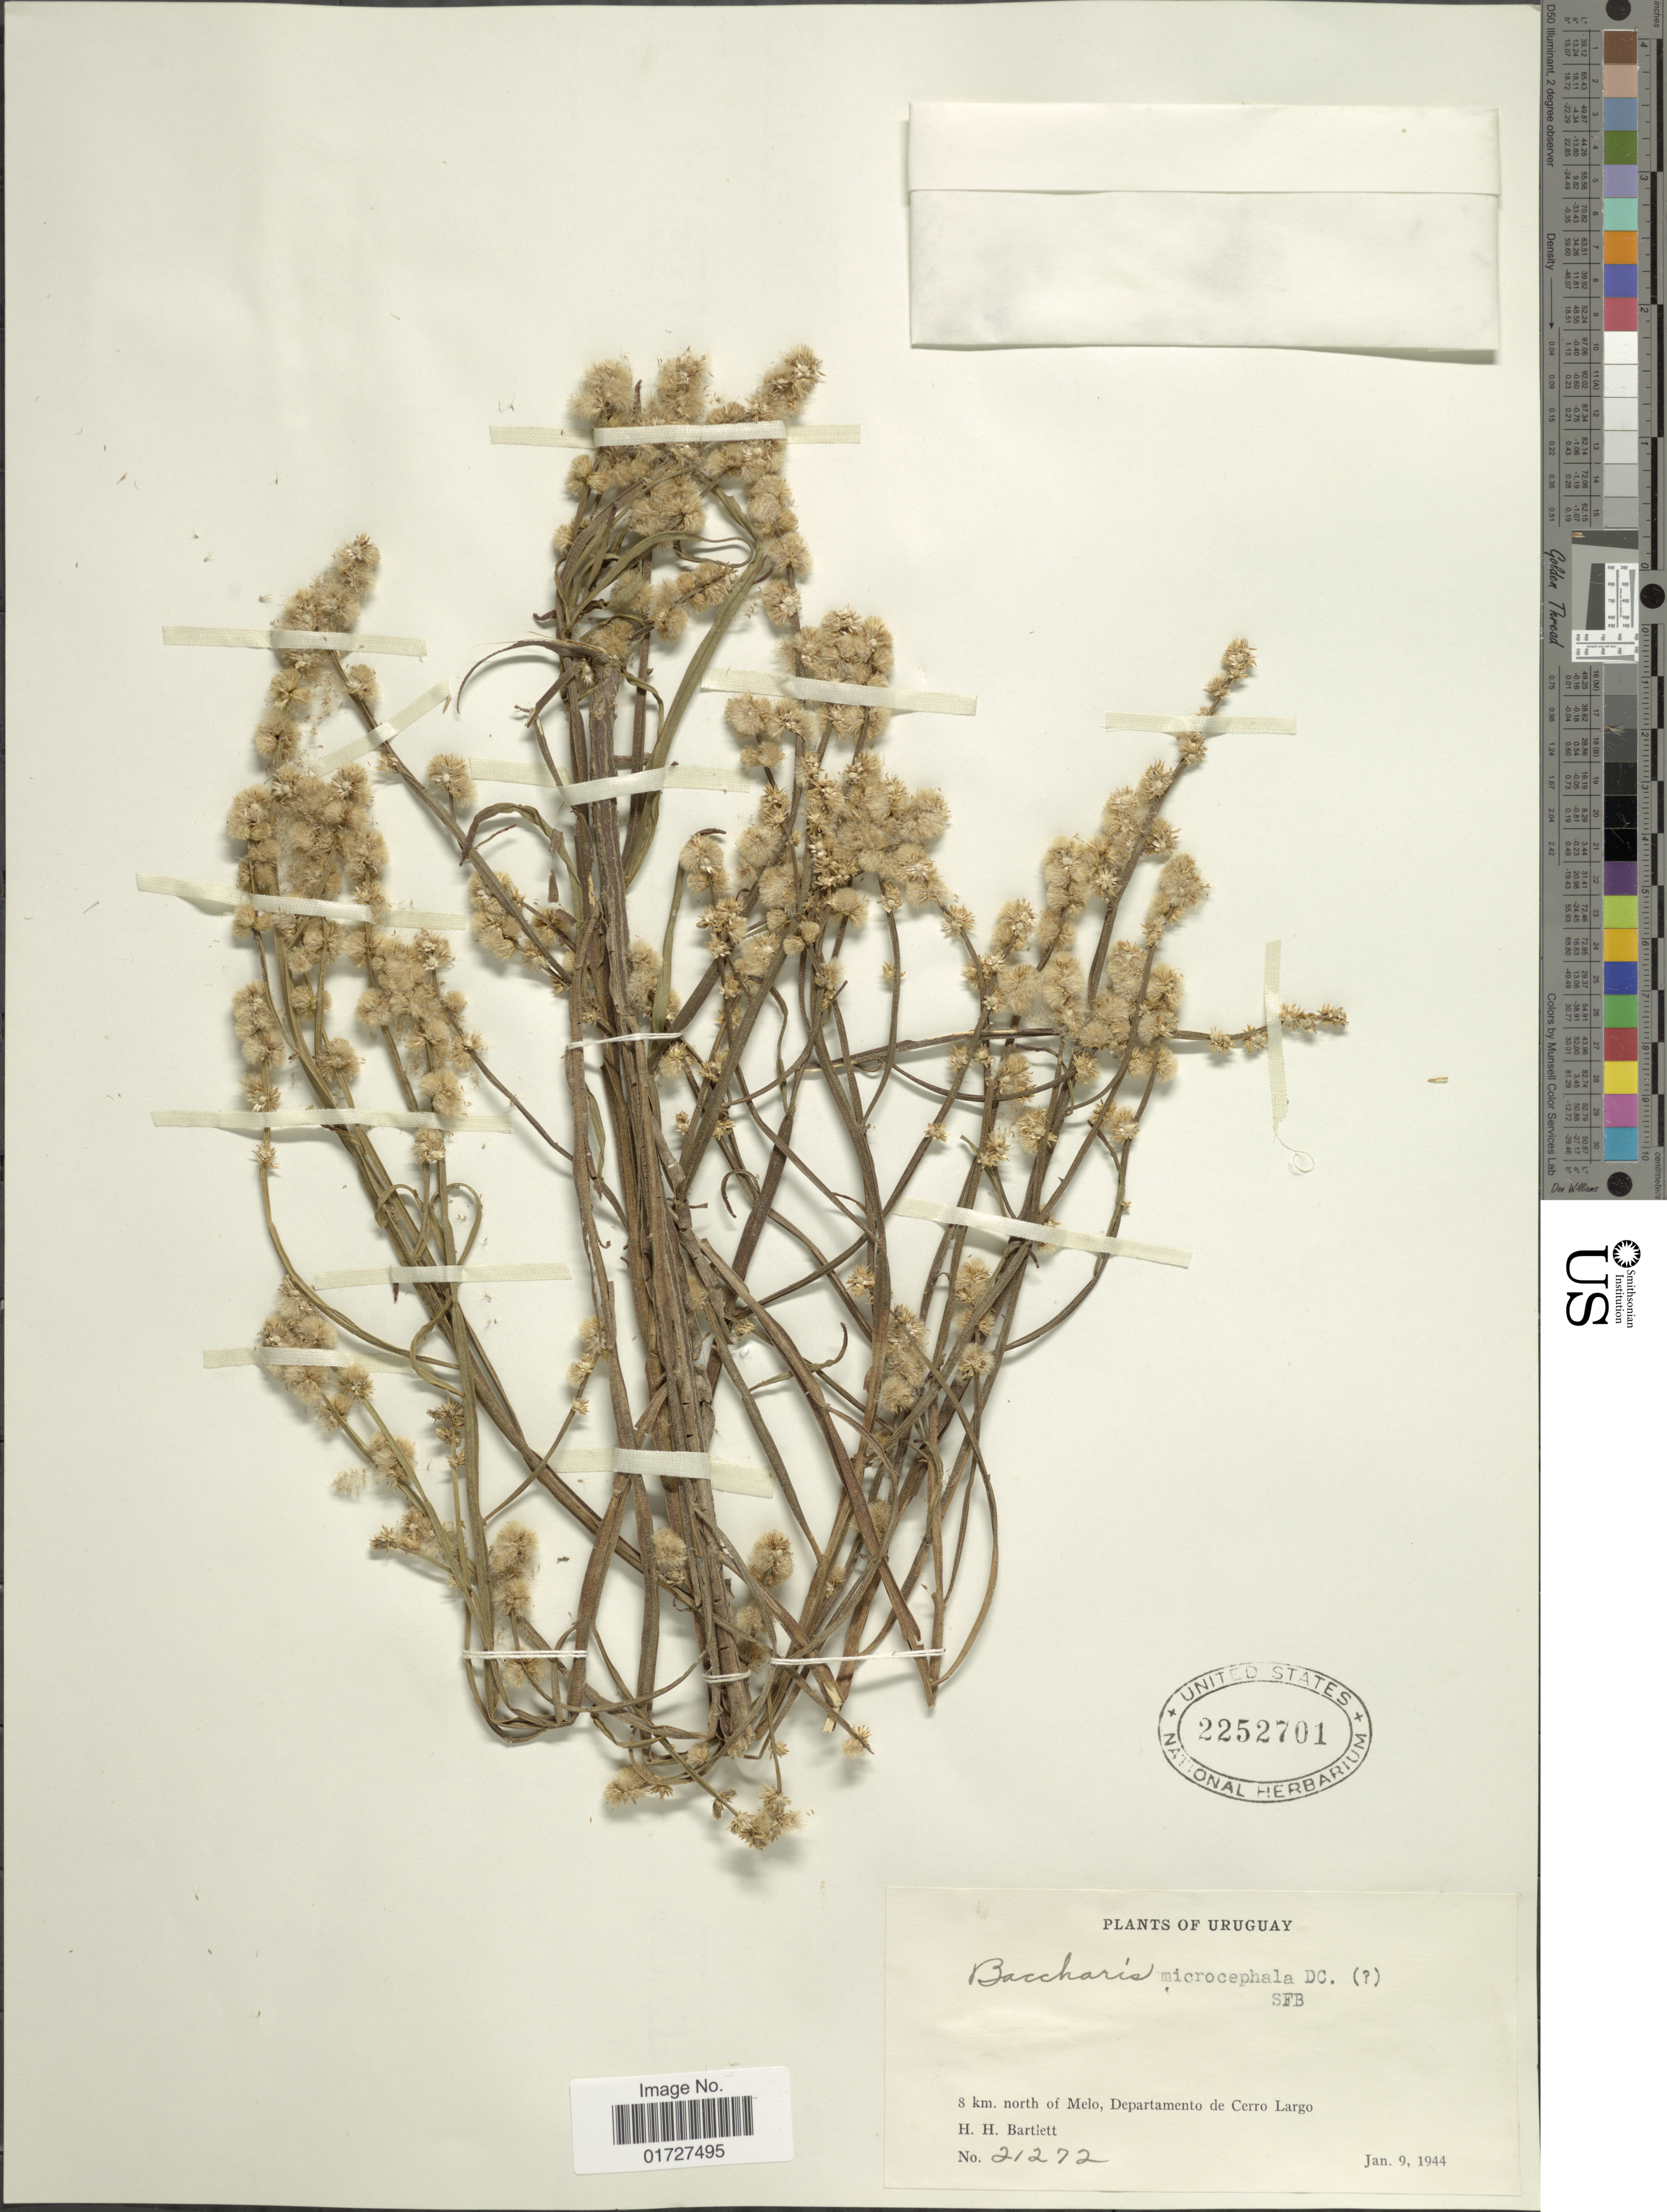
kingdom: Plantae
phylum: Tracheophyta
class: Magnoliopsida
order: Asterales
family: Asteraceae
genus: Baccharis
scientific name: Baccharis microcephala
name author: (Less.) DC.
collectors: H. H. Bartlett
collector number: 21272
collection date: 1944-01-09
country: Uruguay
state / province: Cerro Largo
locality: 8 km north of Melo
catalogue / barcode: US 2252701